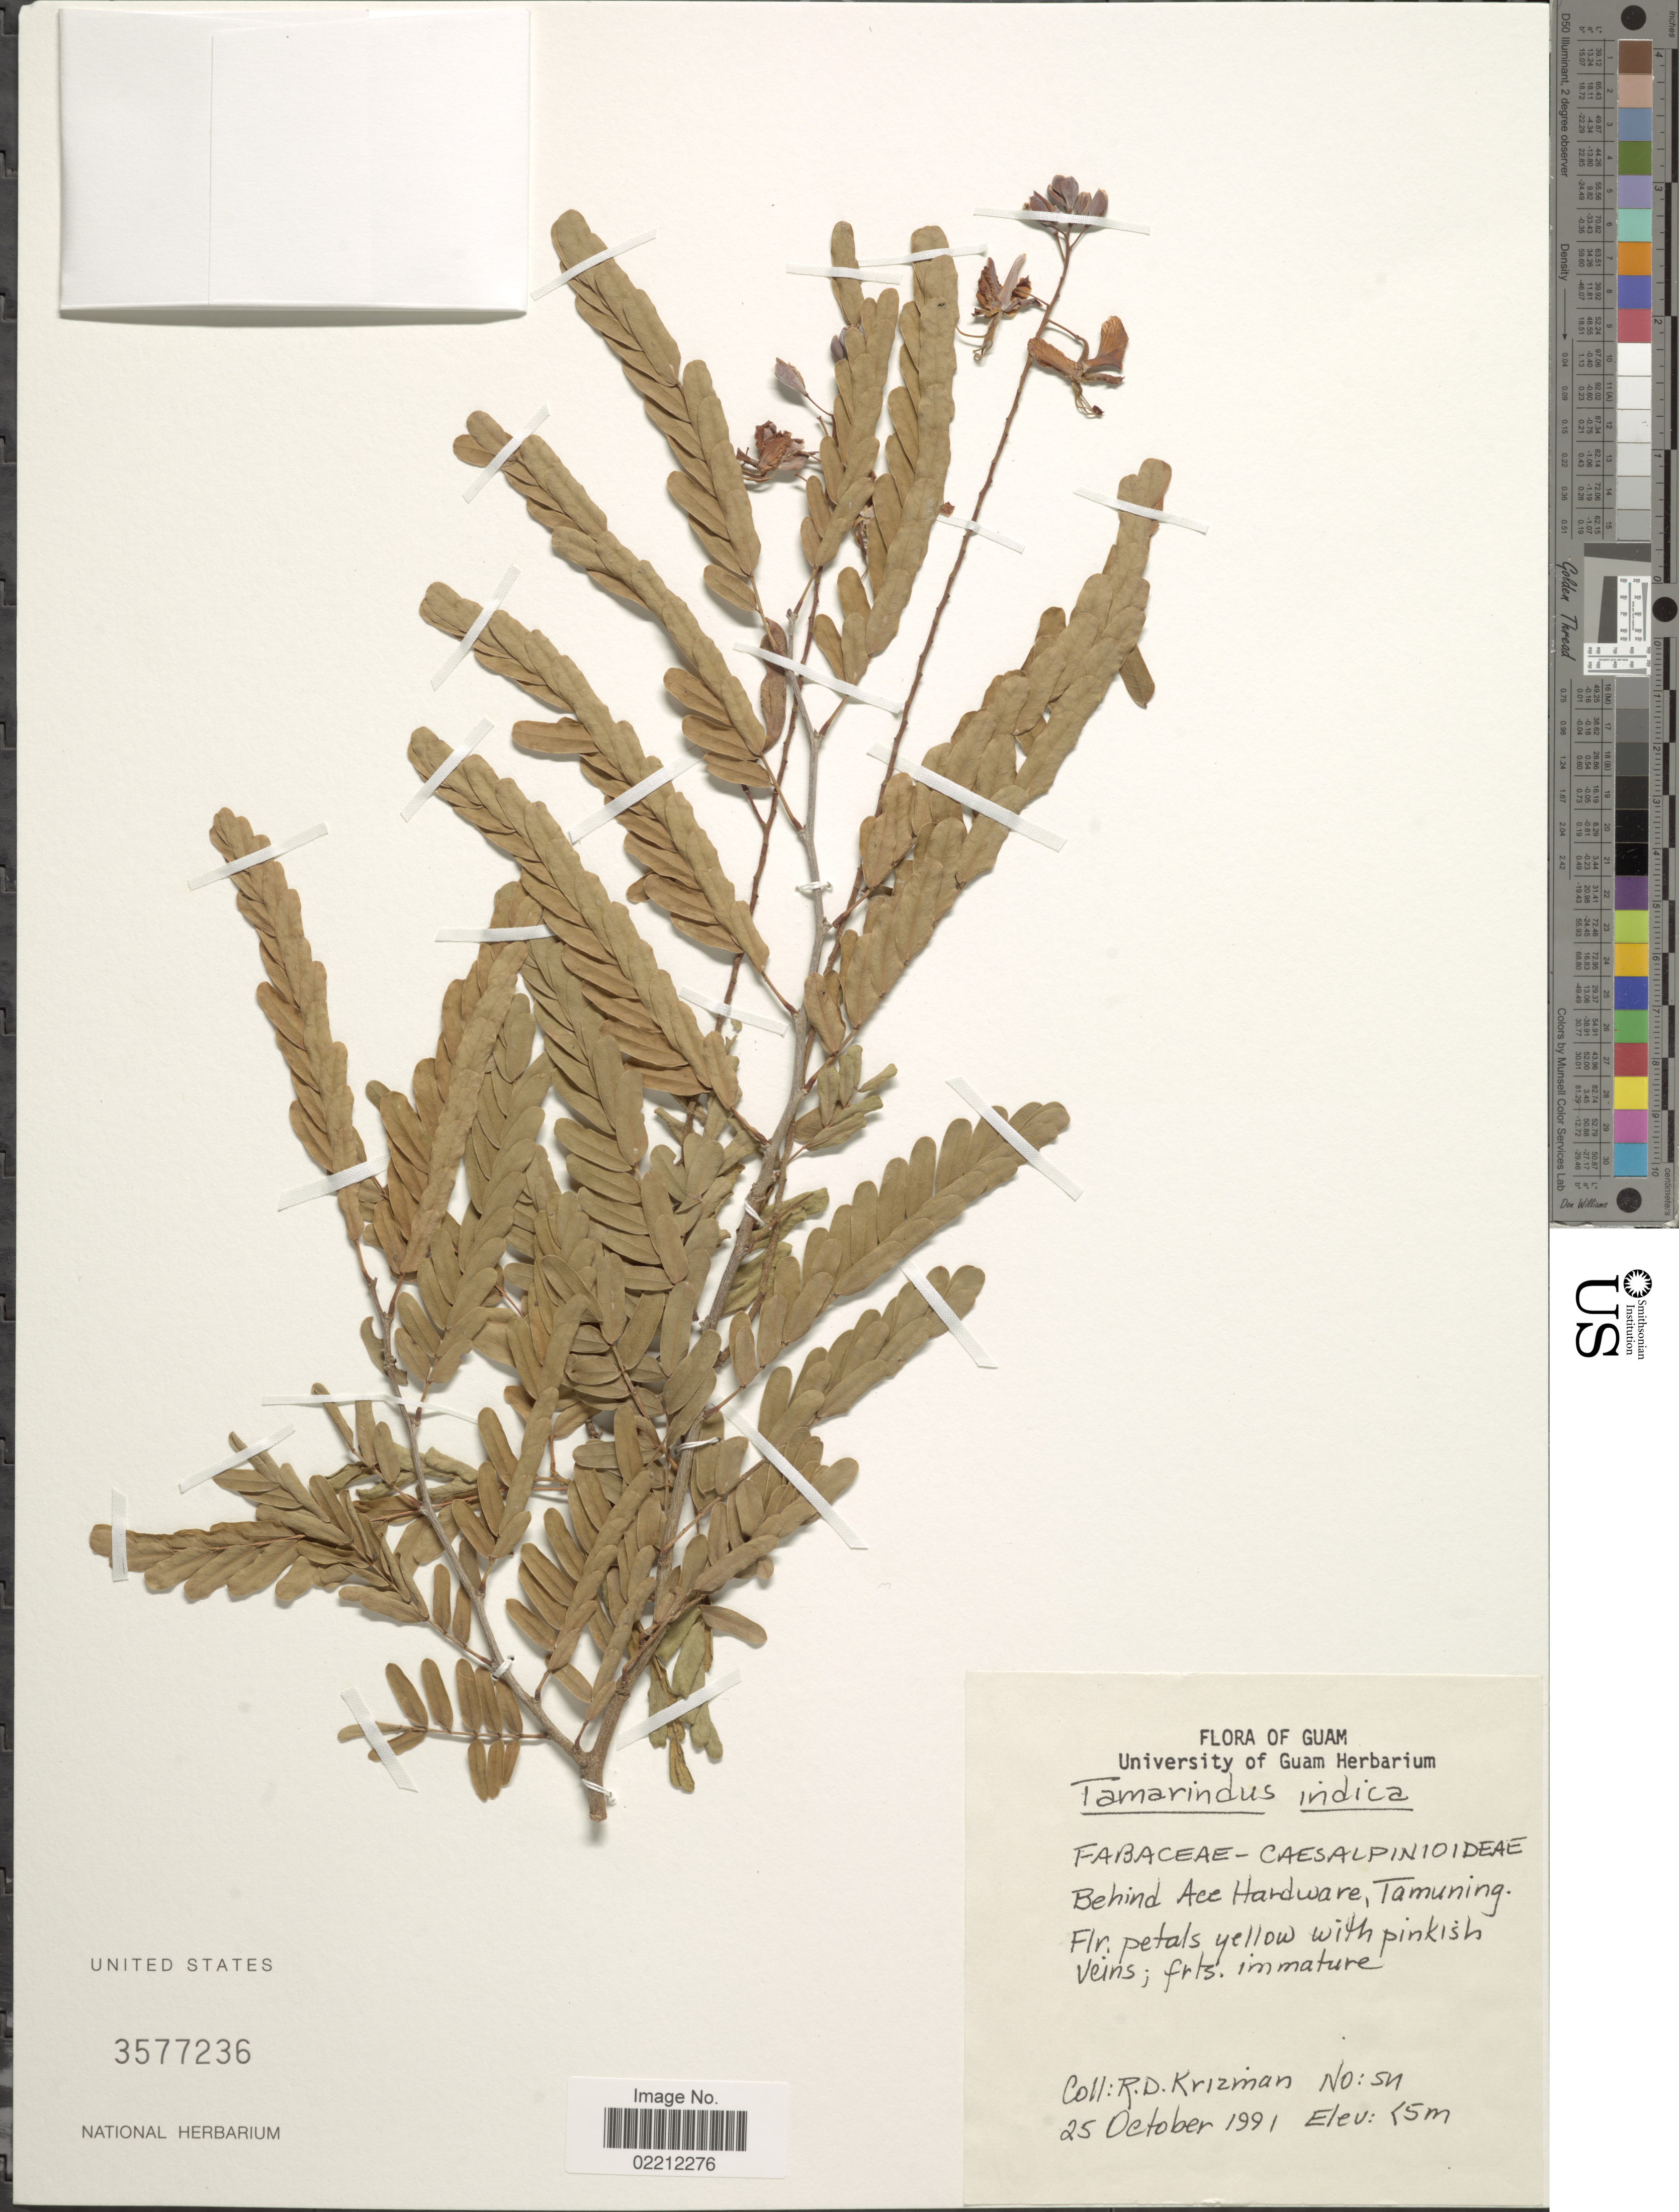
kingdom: Plantae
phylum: Tracheophyta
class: Magnoliopsida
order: Fabales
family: Fabaceae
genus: Tamarindus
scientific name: Tamarindus indica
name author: L.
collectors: R. Krizman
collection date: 1991-10-25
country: Guam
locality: Behind Ace Hardware, Tamuning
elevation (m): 5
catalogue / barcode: US 3577236